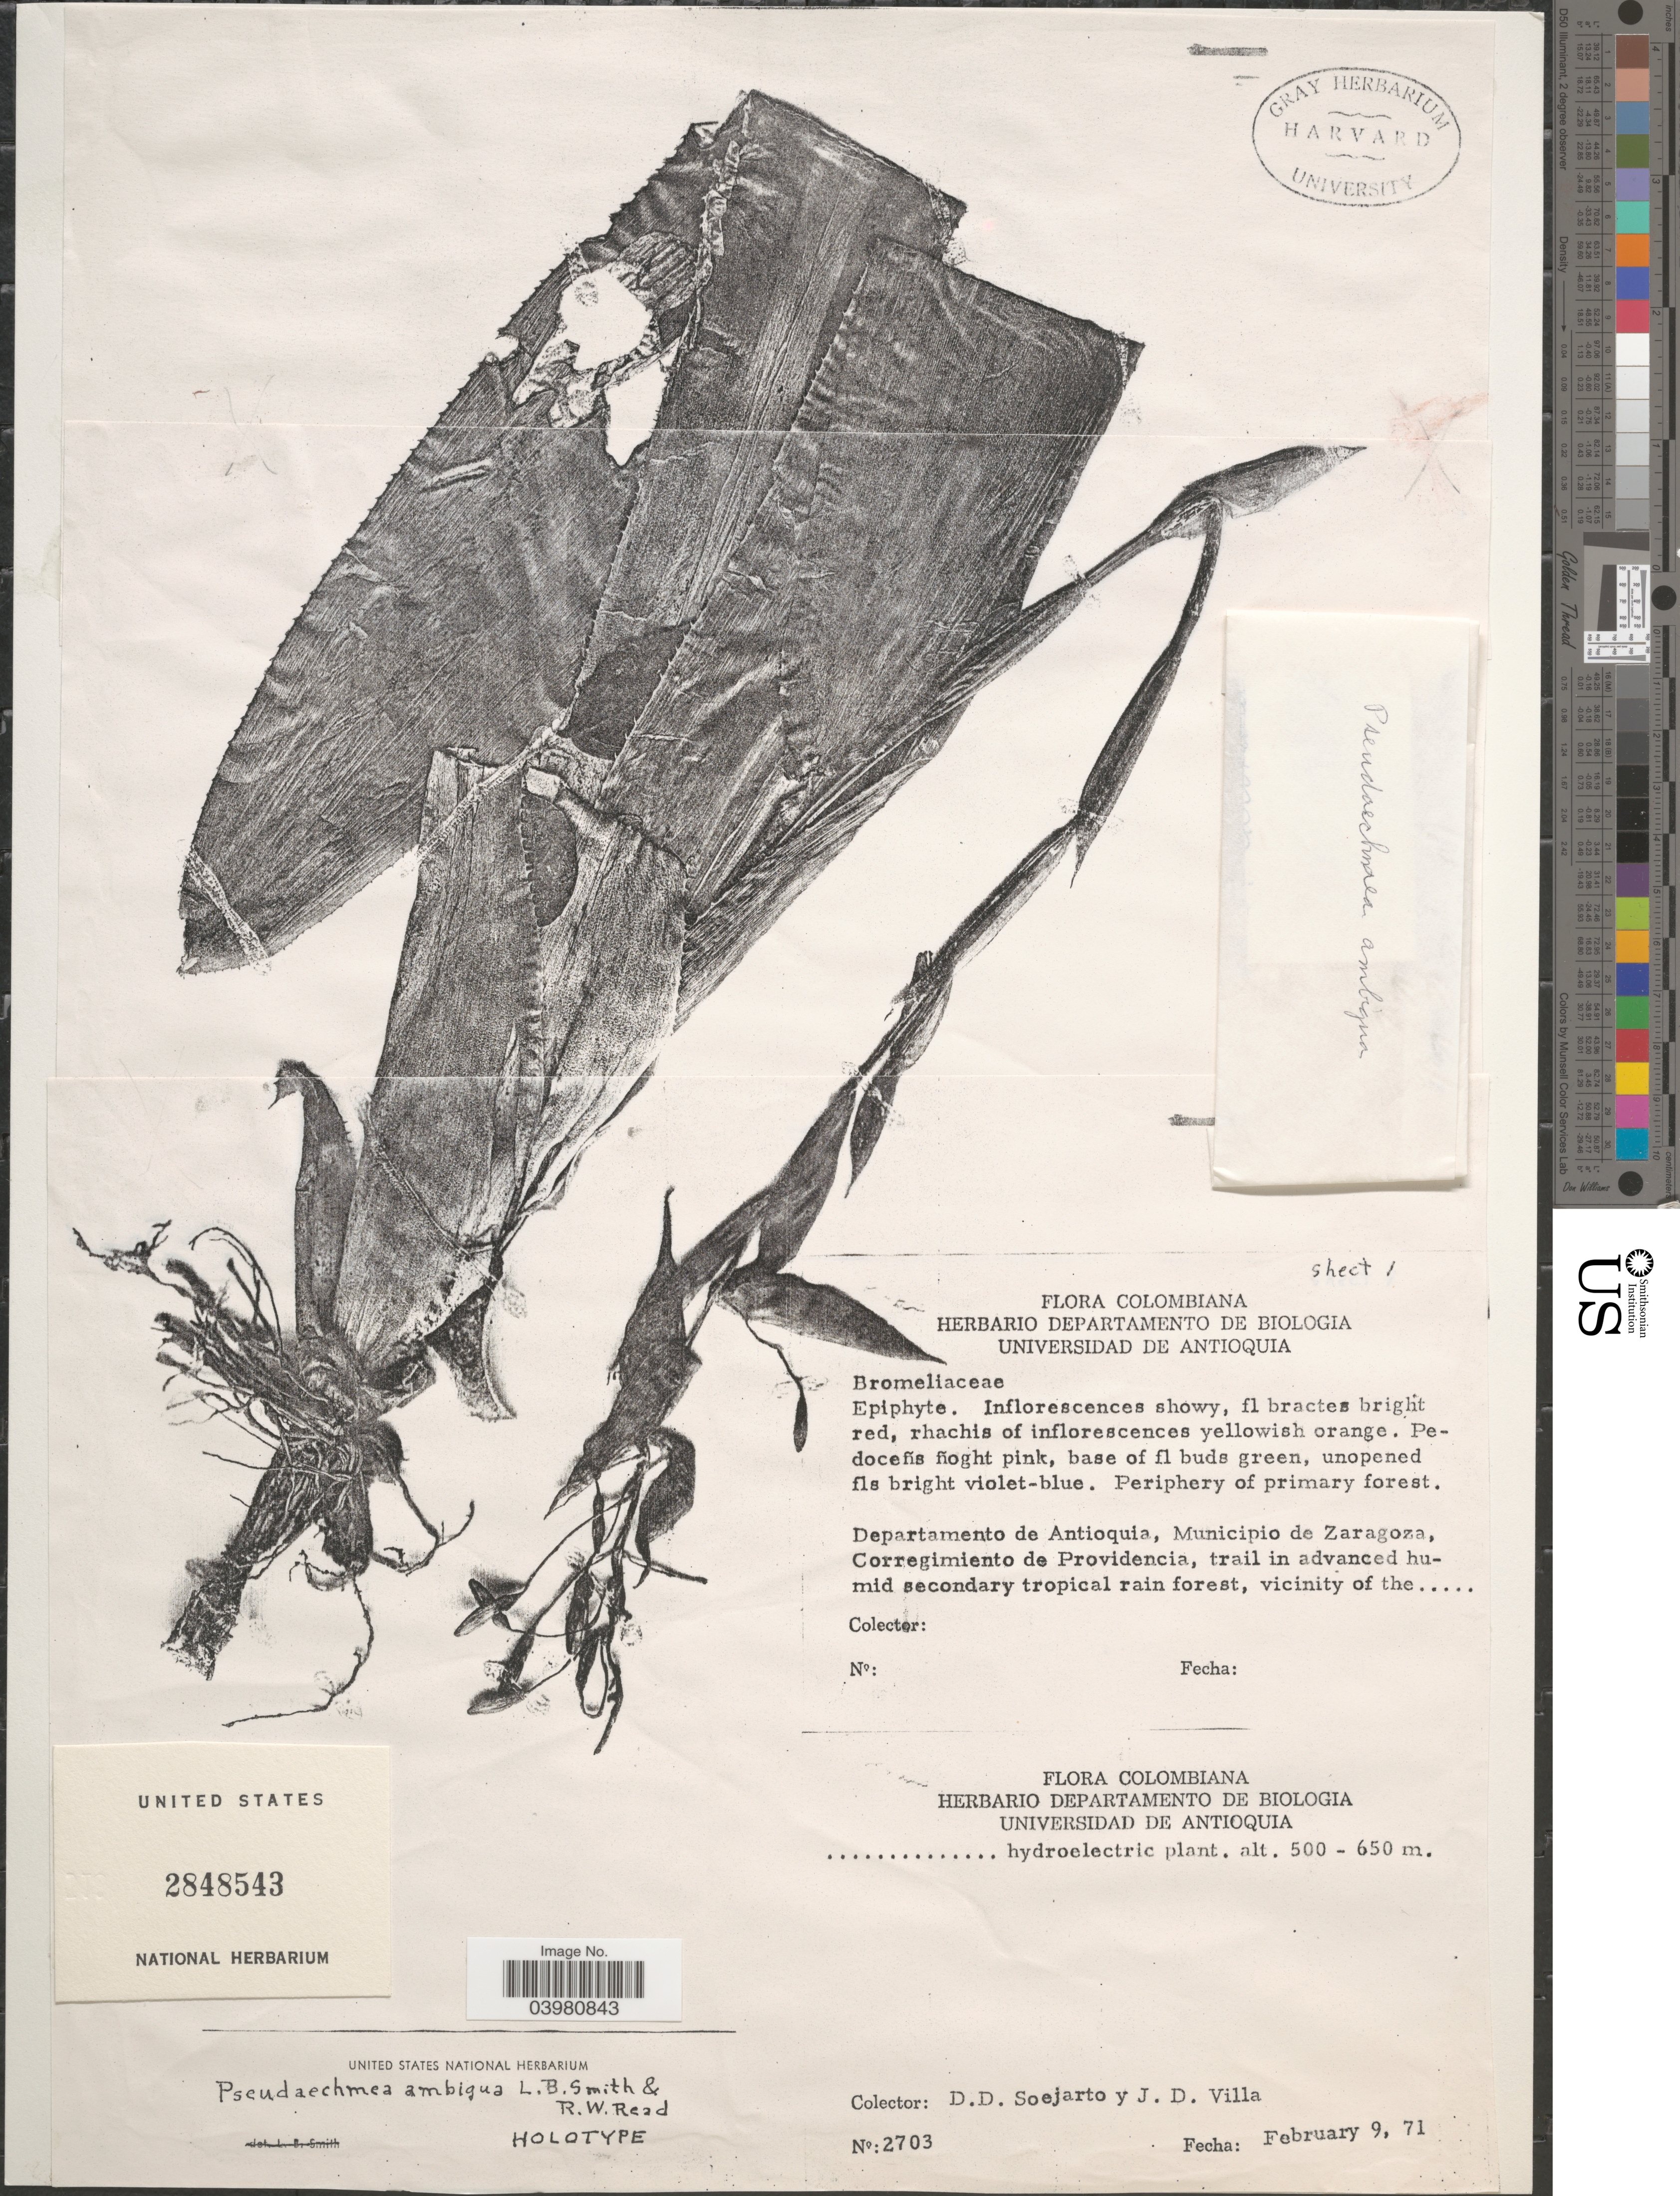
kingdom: Plantae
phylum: Tracheophyta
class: Liliopsida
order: Poales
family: Bromeliaceae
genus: Billbergia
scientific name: Billbergia ambigua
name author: (L.B. Sm. & Read) Betancur & N.R. Salinas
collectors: J. Villa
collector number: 2703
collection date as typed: Transcribed d/m/y: 9/2/71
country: Colombia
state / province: Antioquia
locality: Departamento de Antioquia, Municipio de Zaragoza, Corregimiento de Providencia, trail in advanced humid secondary tropical rain forest, vicinity of the hydroelectric plant.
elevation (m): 500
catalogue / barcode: US 2848543